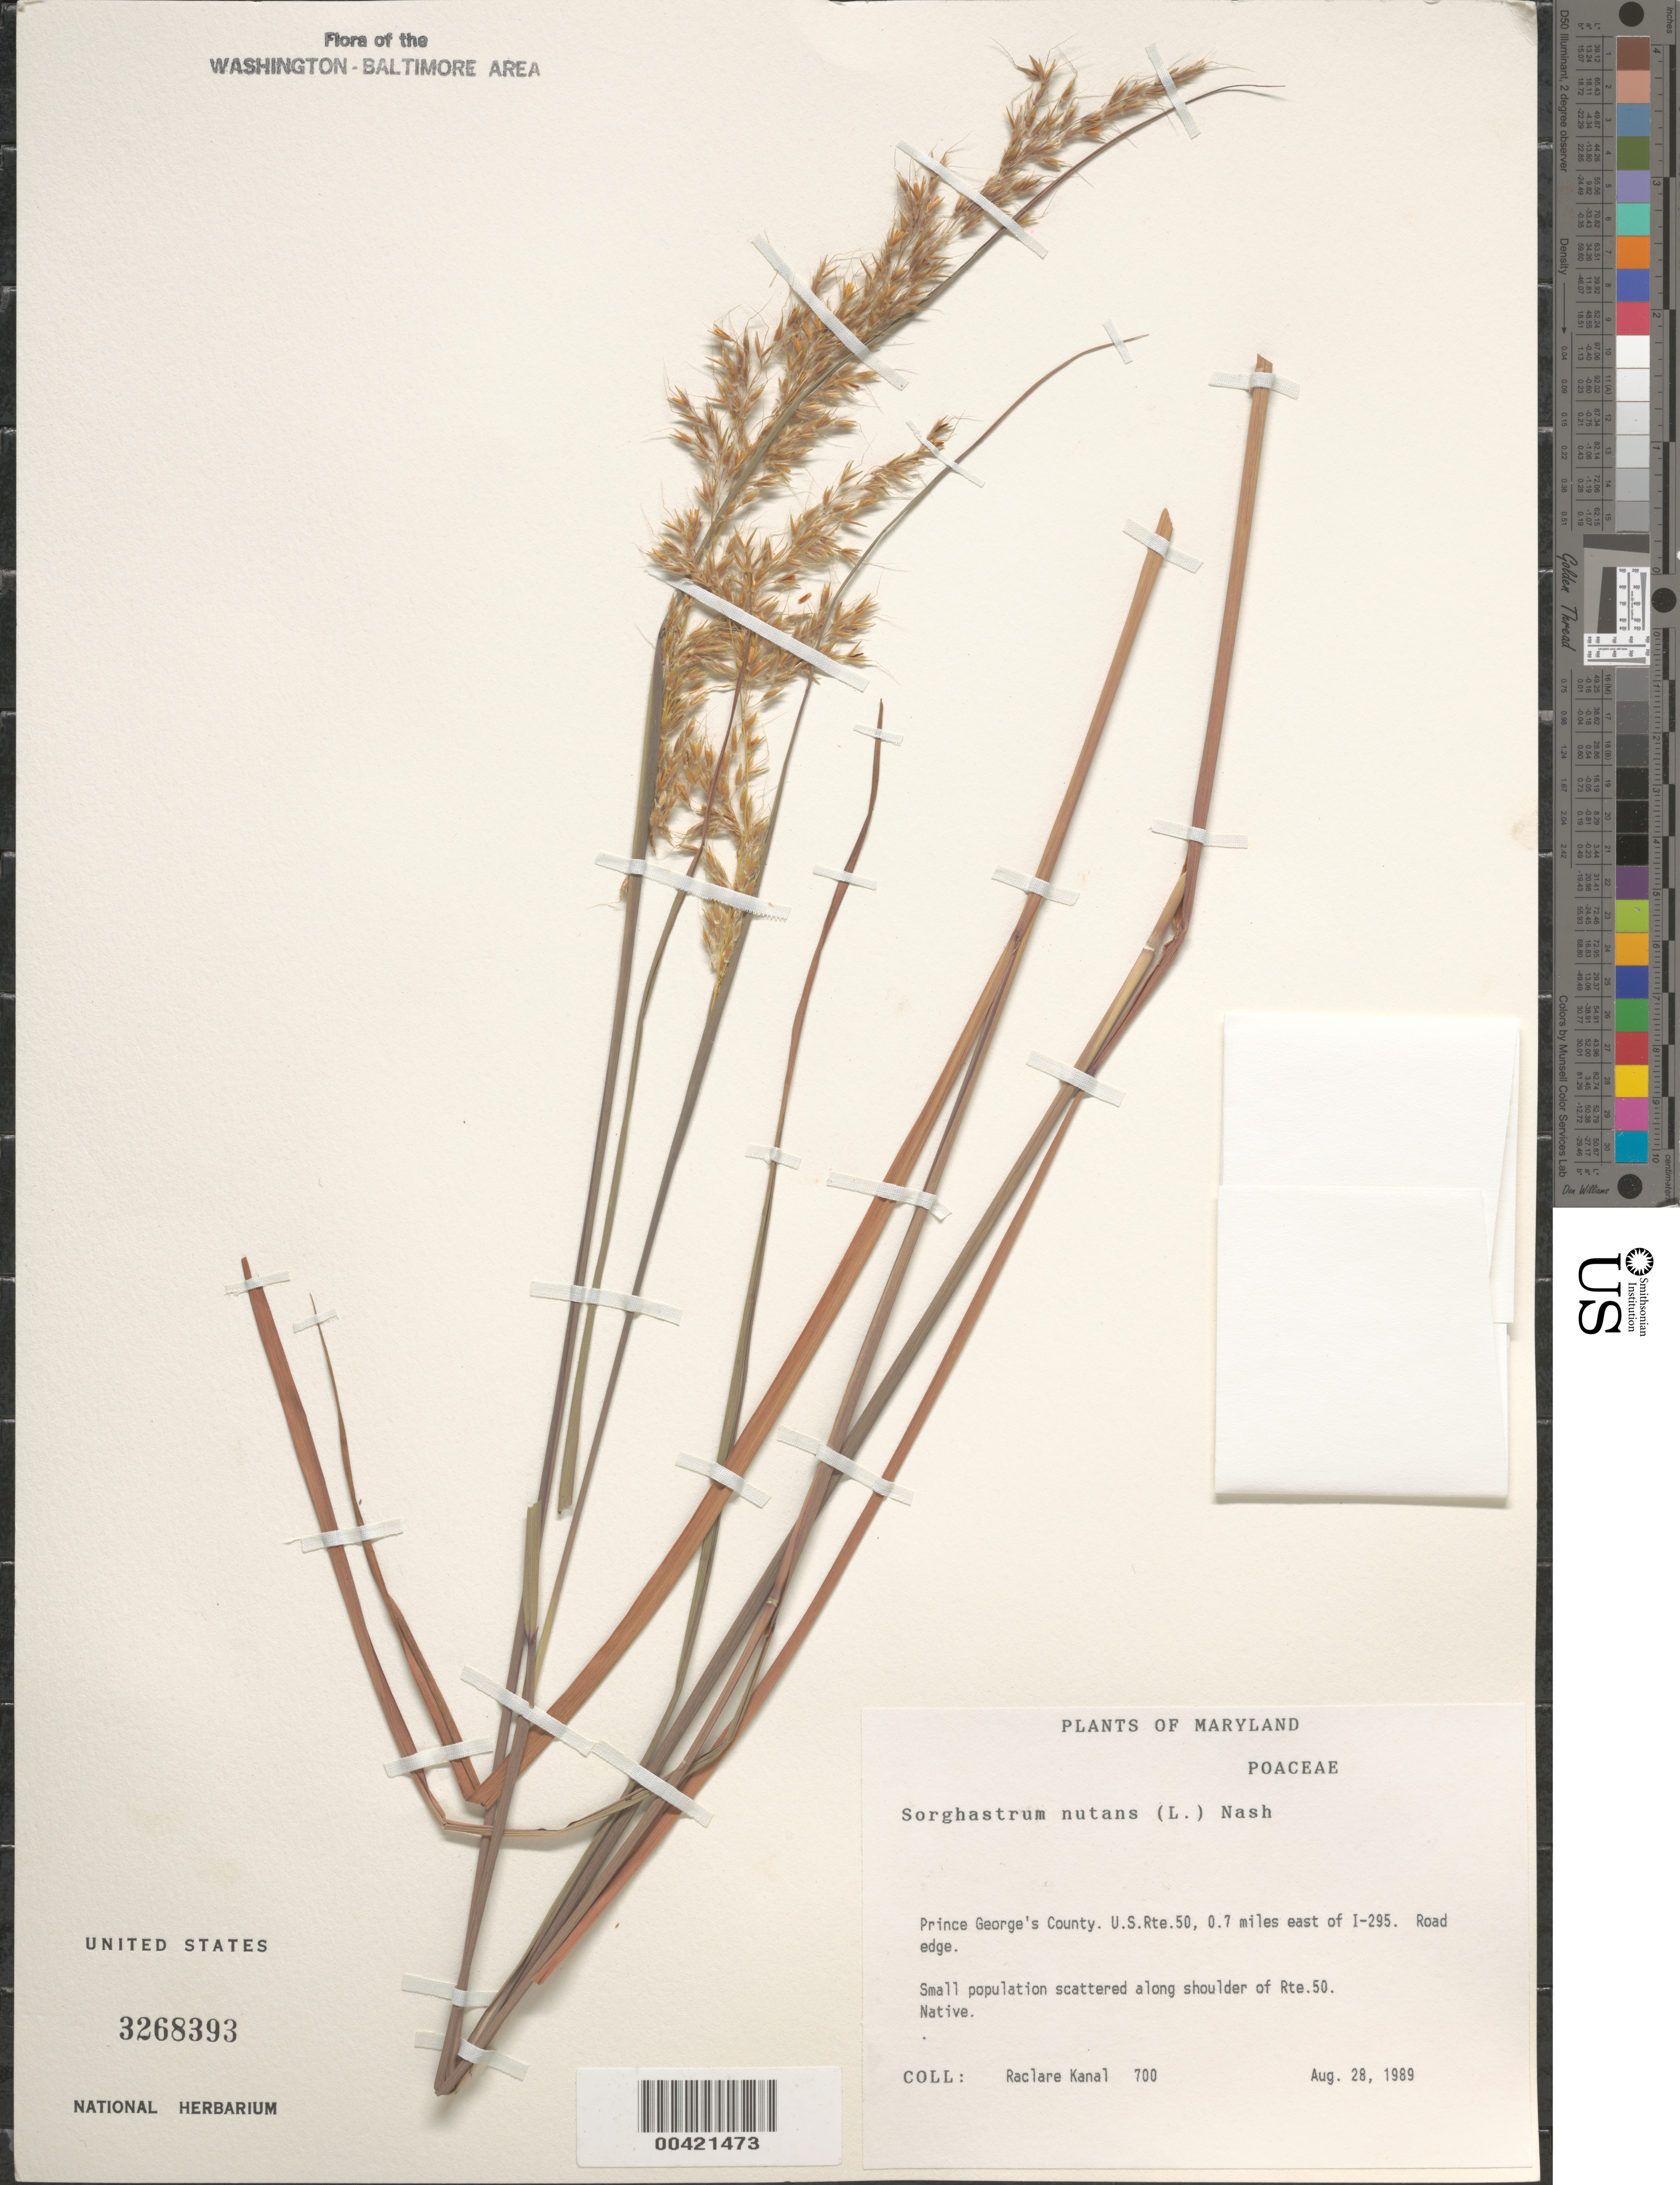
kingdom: Plantae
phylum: Tracheophyta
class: Liliopsida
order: Poales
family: Poaceae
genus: Sorghastrum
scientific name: Sorghastrum nutans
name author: (L.) Nash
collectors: R. Kanal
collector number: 700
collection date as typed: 28 Aug 1989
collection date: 1989-08-28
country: United States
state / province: Maryland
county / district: Prince George's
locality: US Rt 50, E of I-295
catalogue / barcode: US 3268393